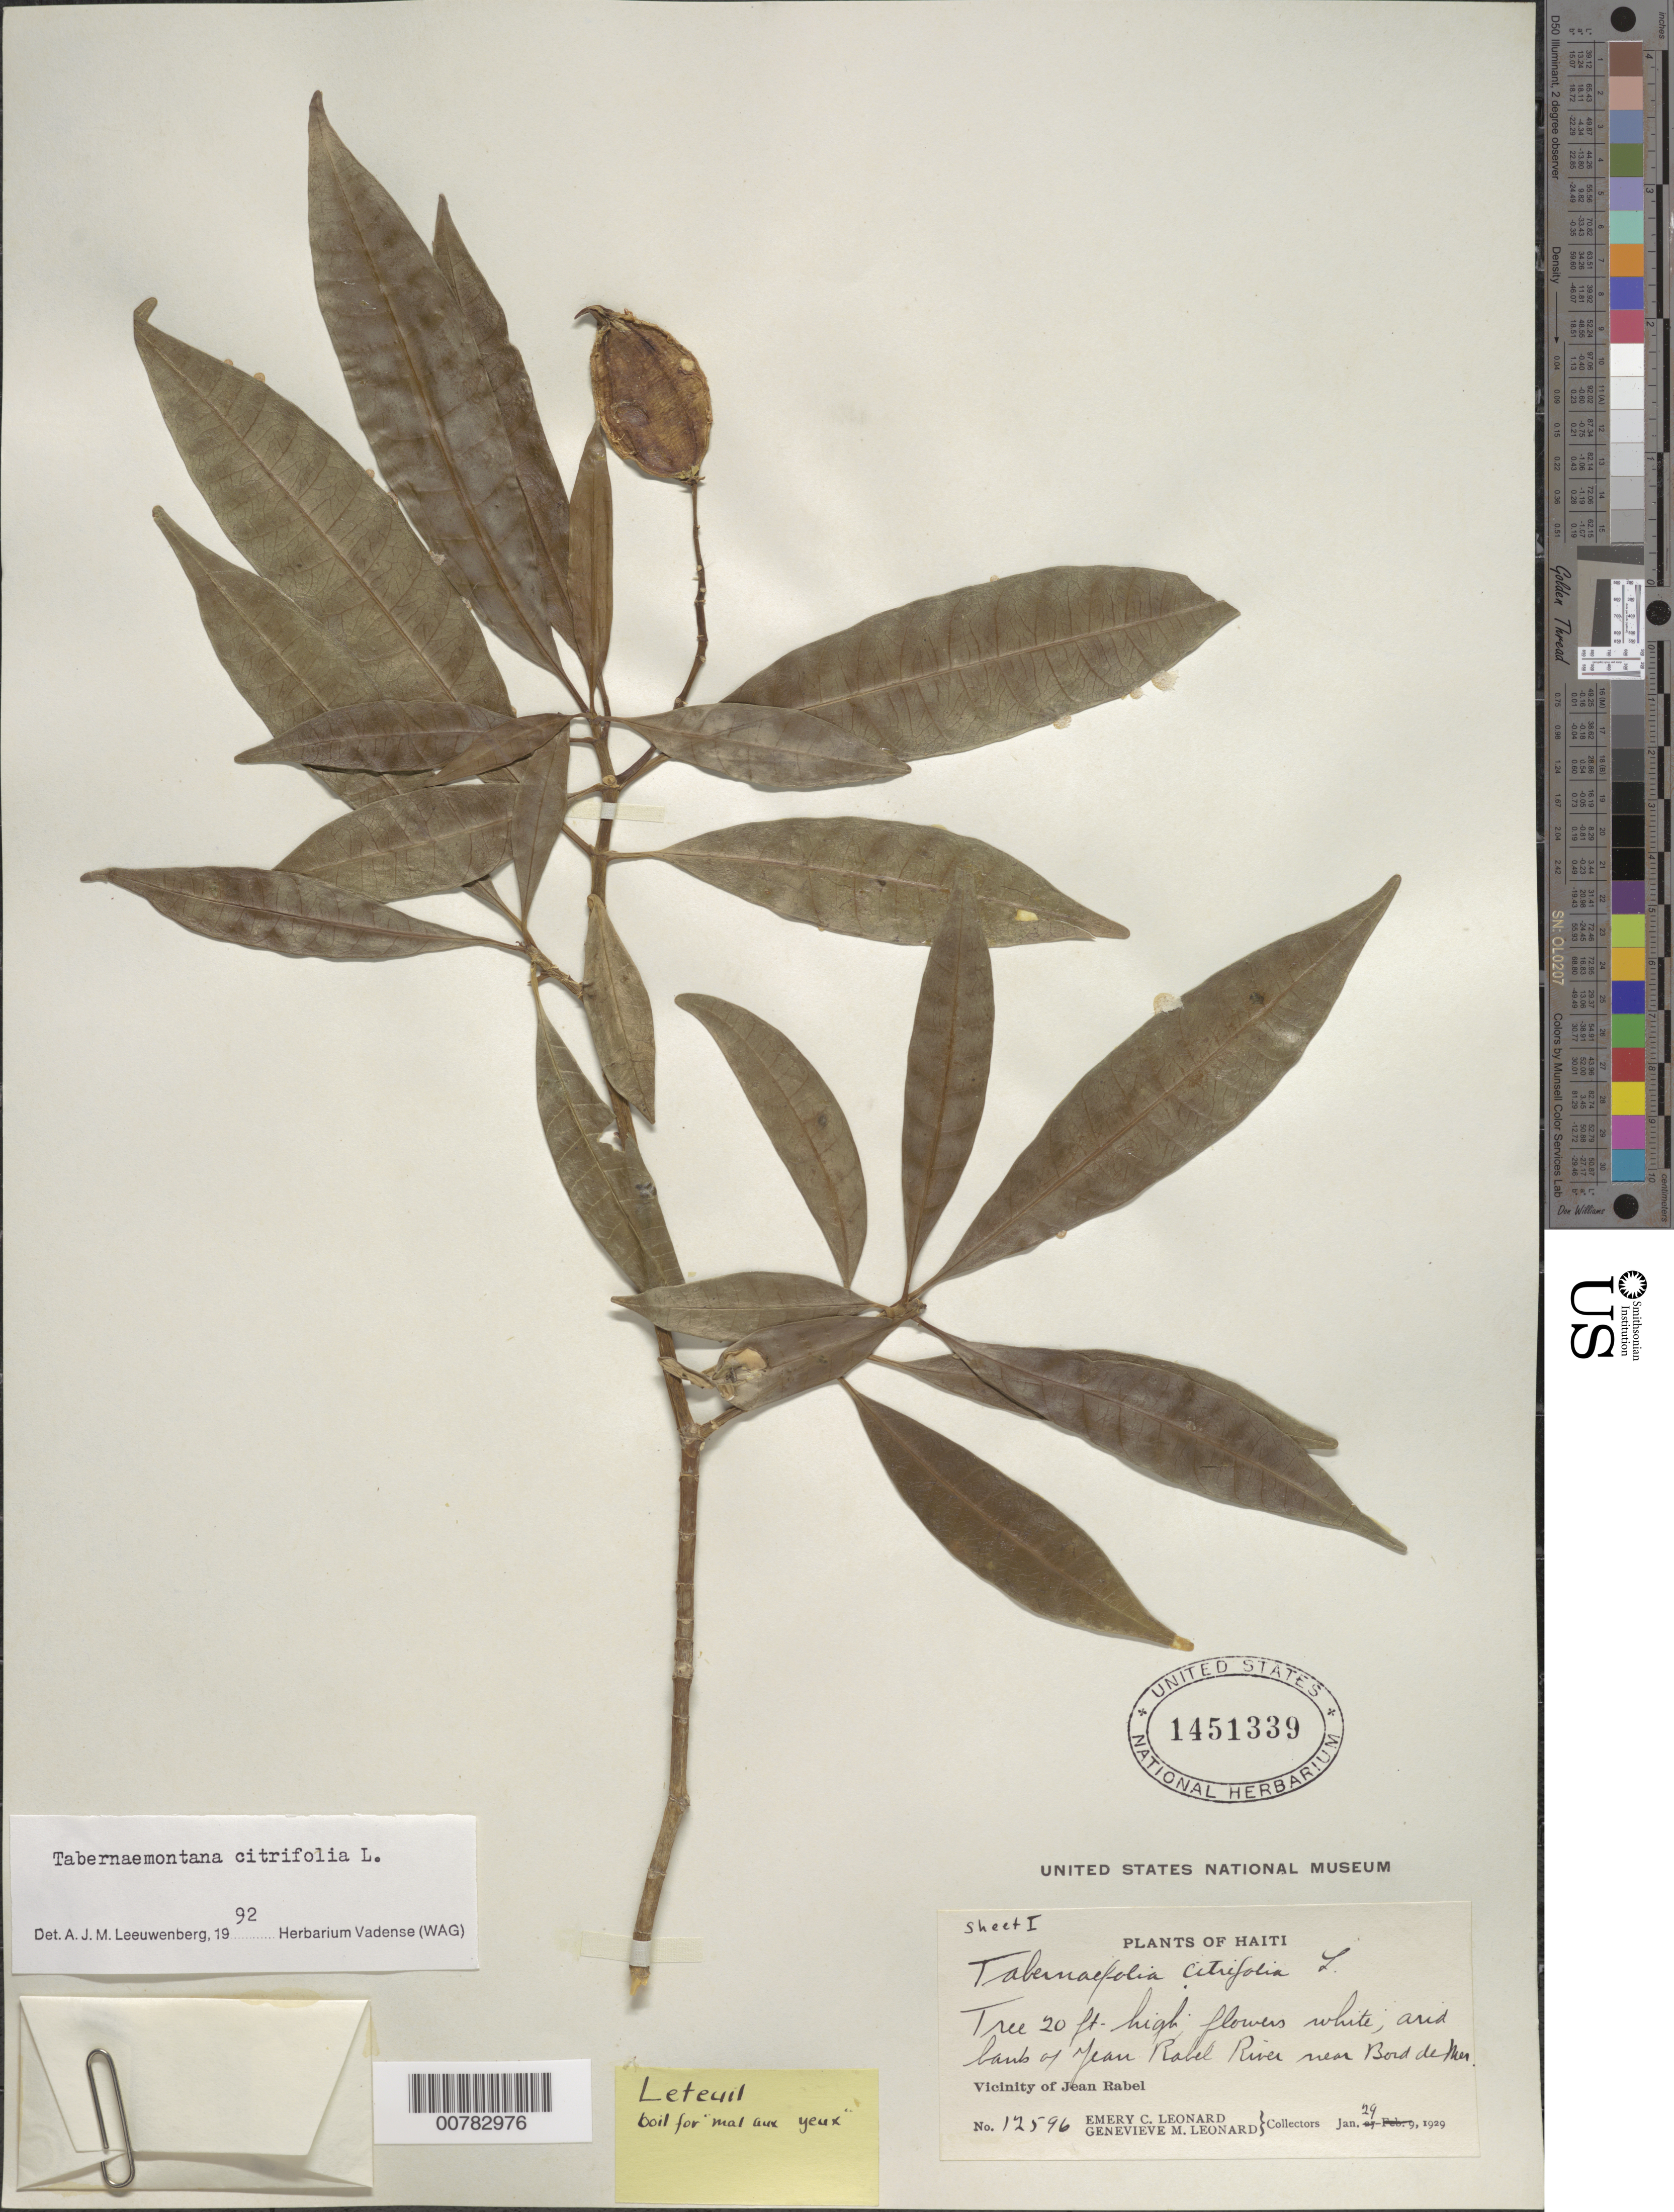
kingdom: Plantae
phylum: Tracheophyta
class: Magnoliopsida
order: Gentianales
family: Apocynaceae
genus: Tabernaemontana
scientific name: Tabernaemontana citrifolia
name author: L.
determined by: Leeuwenberg, A. J. M.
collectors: E. C. Leonard & G. M. Leonard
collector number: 12596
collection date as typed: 29 Jan 1929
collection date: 1929-01-29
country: Haiti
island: Hispaniola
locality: Vicinity of Jean Rabel, banks of Jean Rabel River, near Bord de mer.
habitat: Arid banks of river.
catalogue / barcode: US 1451339